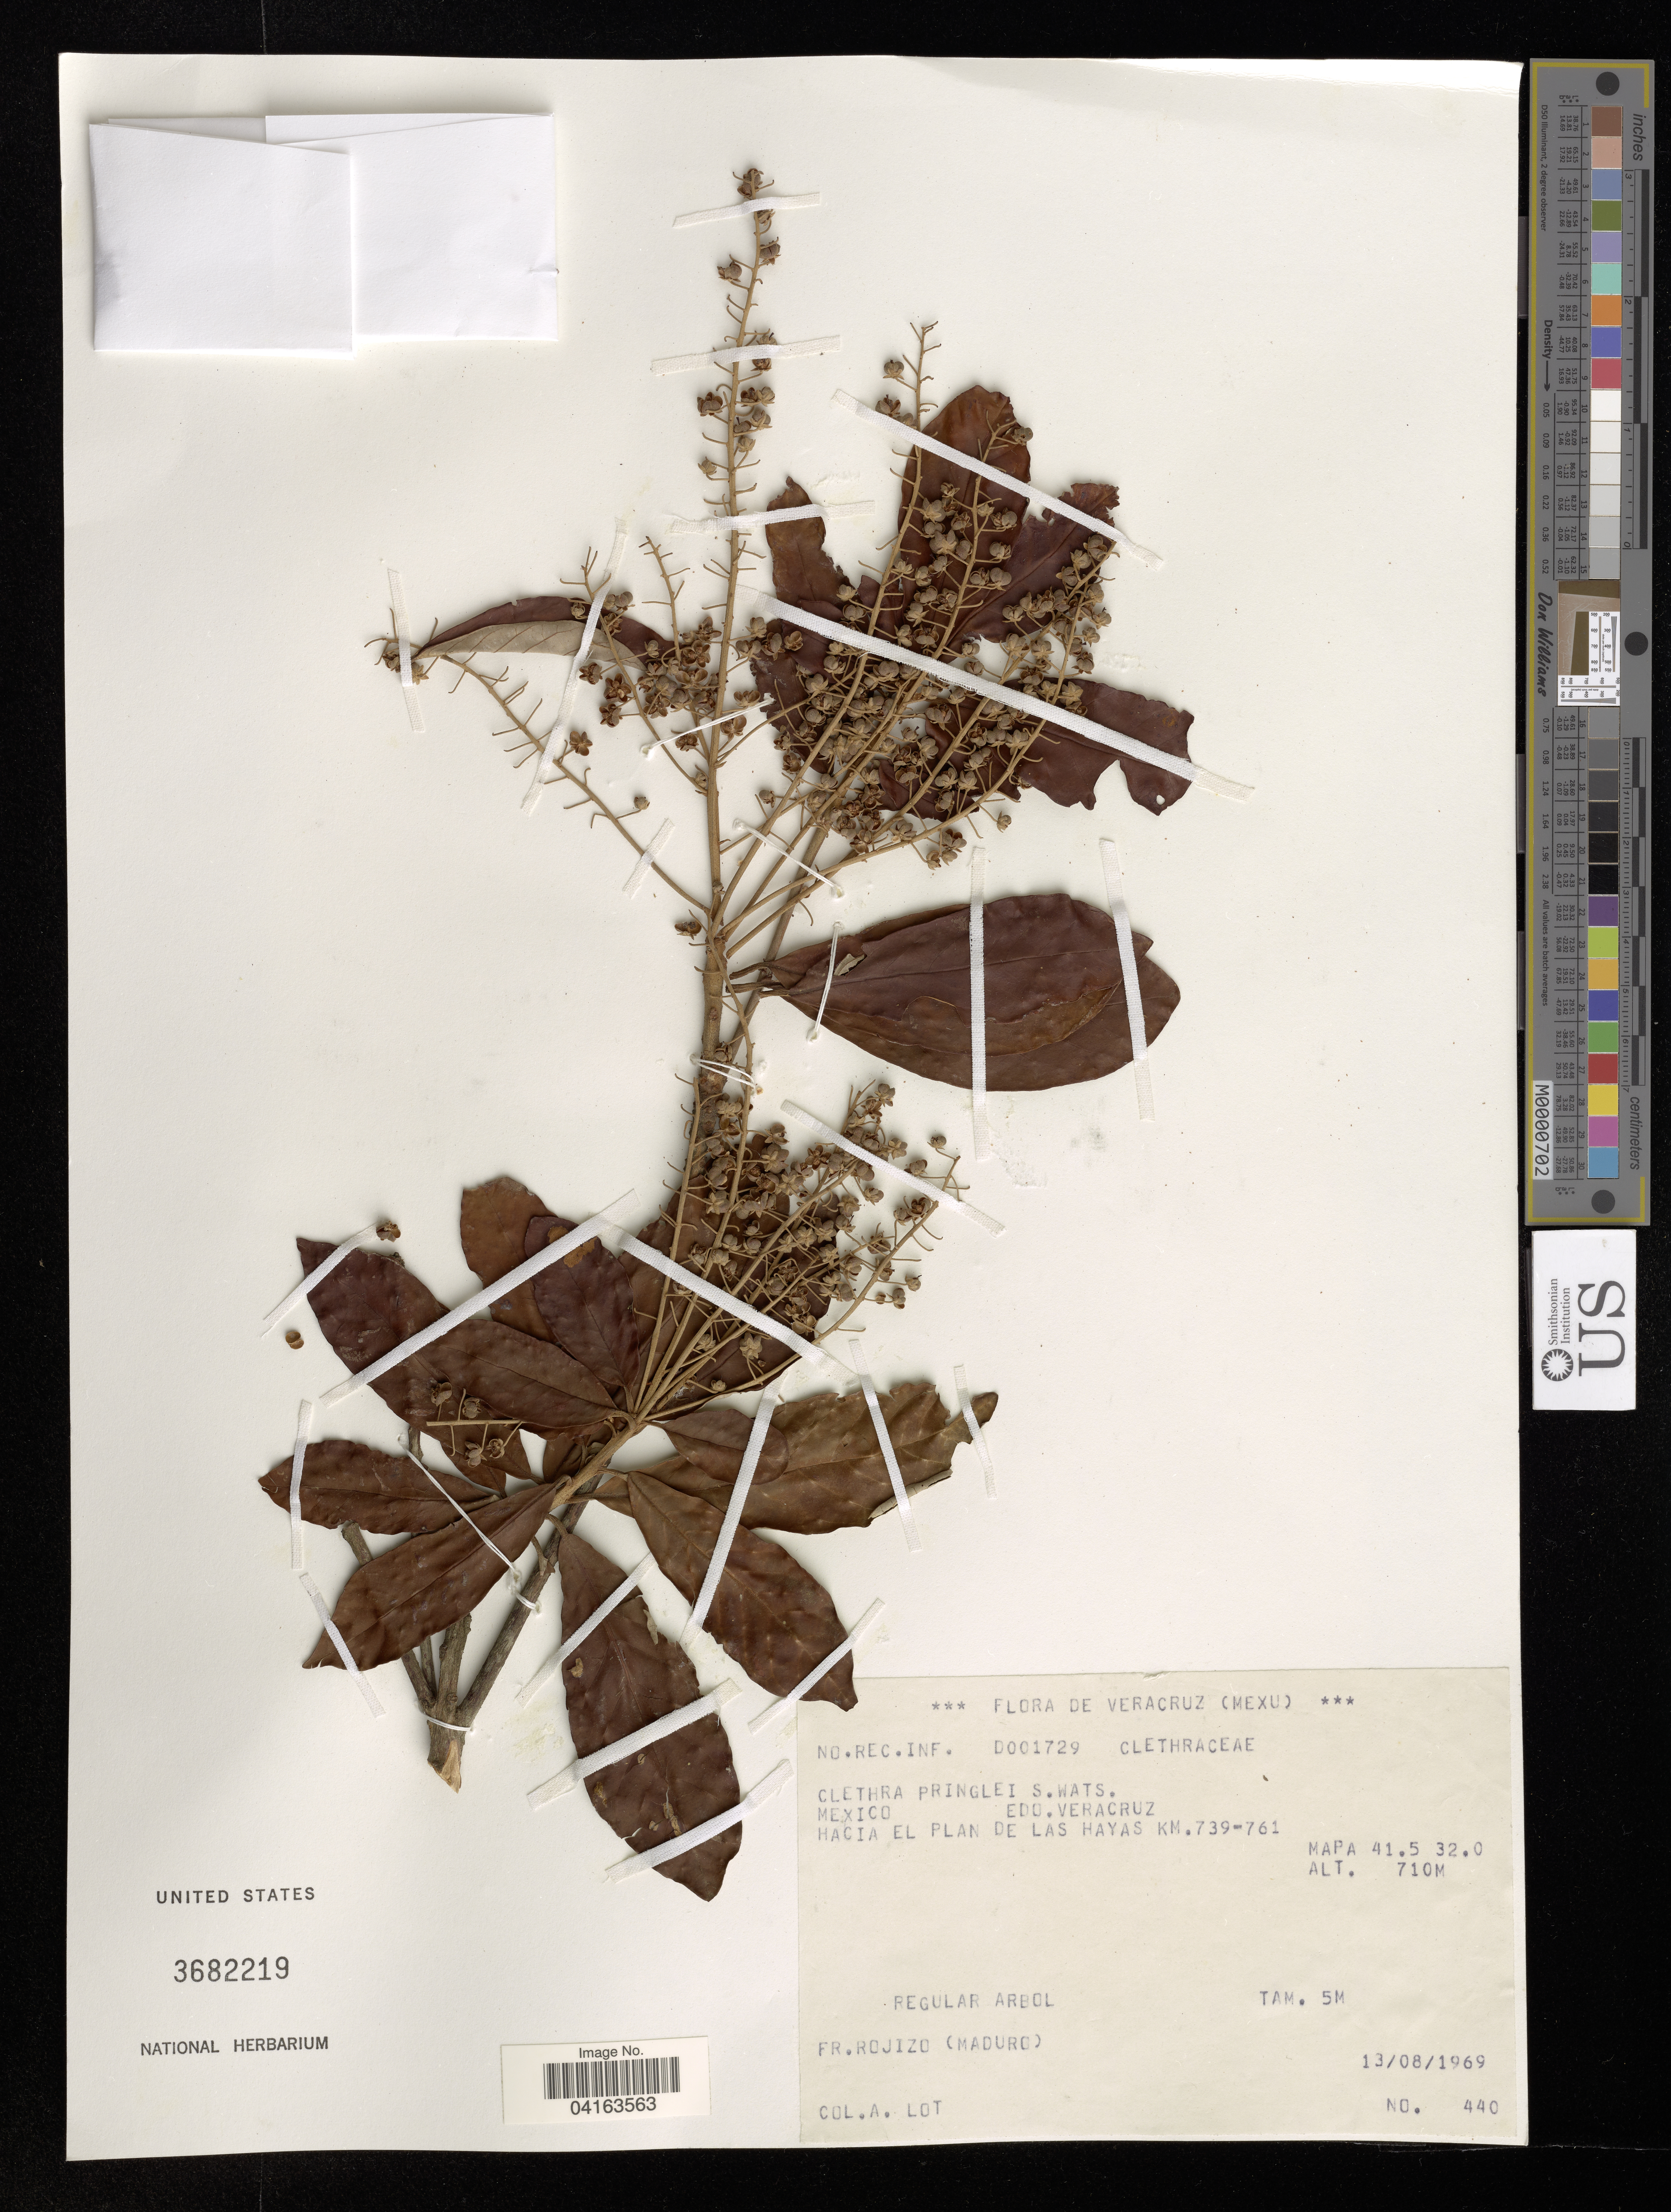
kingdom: Plantae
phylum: Tracheophyta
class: Magnoliopsida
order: Ericales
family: Clethraceae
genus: Clethra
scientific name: Clethra pringlei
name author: S. Watson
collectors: Lot, A.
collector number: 440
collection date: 1969-08-13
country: Mexico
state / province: Veracruz Llave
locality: Hacia el Plan de Las Hayas Km. 739-761.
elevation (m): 710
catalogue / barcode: US 3682219